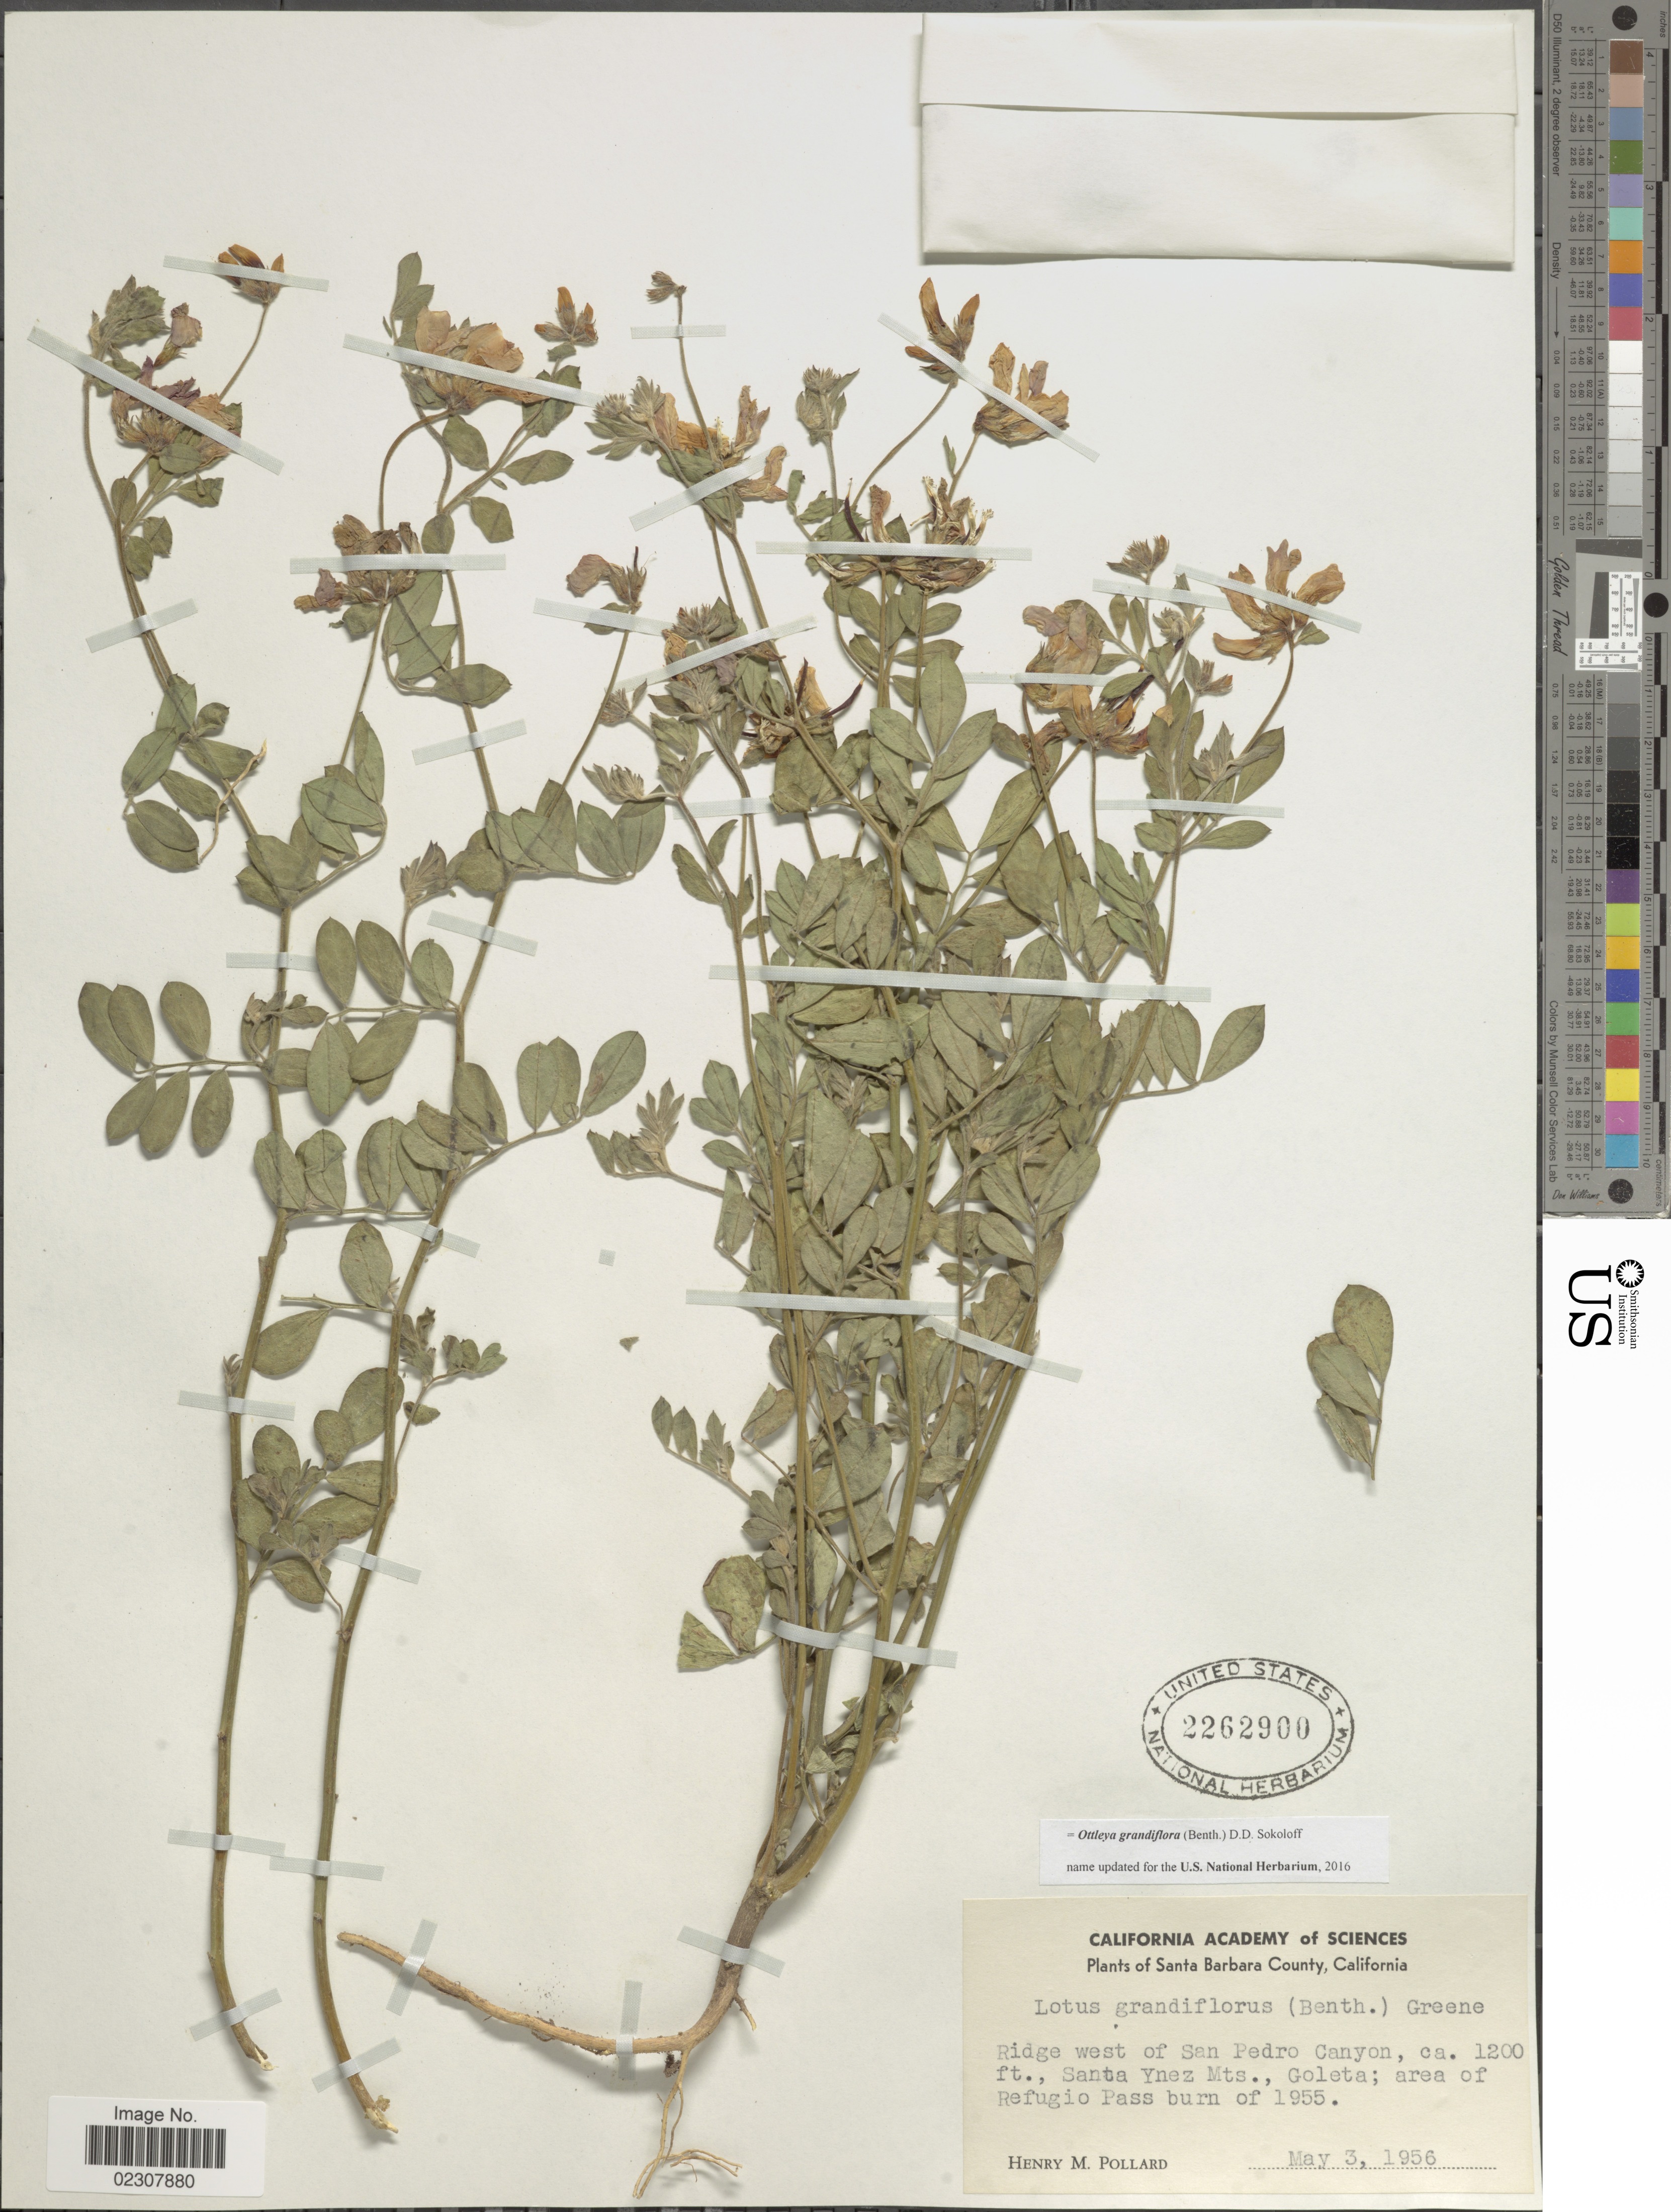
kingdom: Plantae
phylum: Tracheophyta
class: Magnoliopsida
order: Fabales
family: Fabaceae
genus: Ottleya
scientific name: Ottleya grandiflora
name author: (Benth.) D.D. Sokoloff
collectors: H. M. Pollard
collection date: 1956-05-03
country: United States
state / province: California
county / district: Santa Barbara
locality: Santa Barbara County, ridge west of San Pedro Canyon, Santa Ynez Mts, Goleta, area of Refugio Pass burn of 1955.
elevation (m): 366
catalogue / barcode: US 2262900